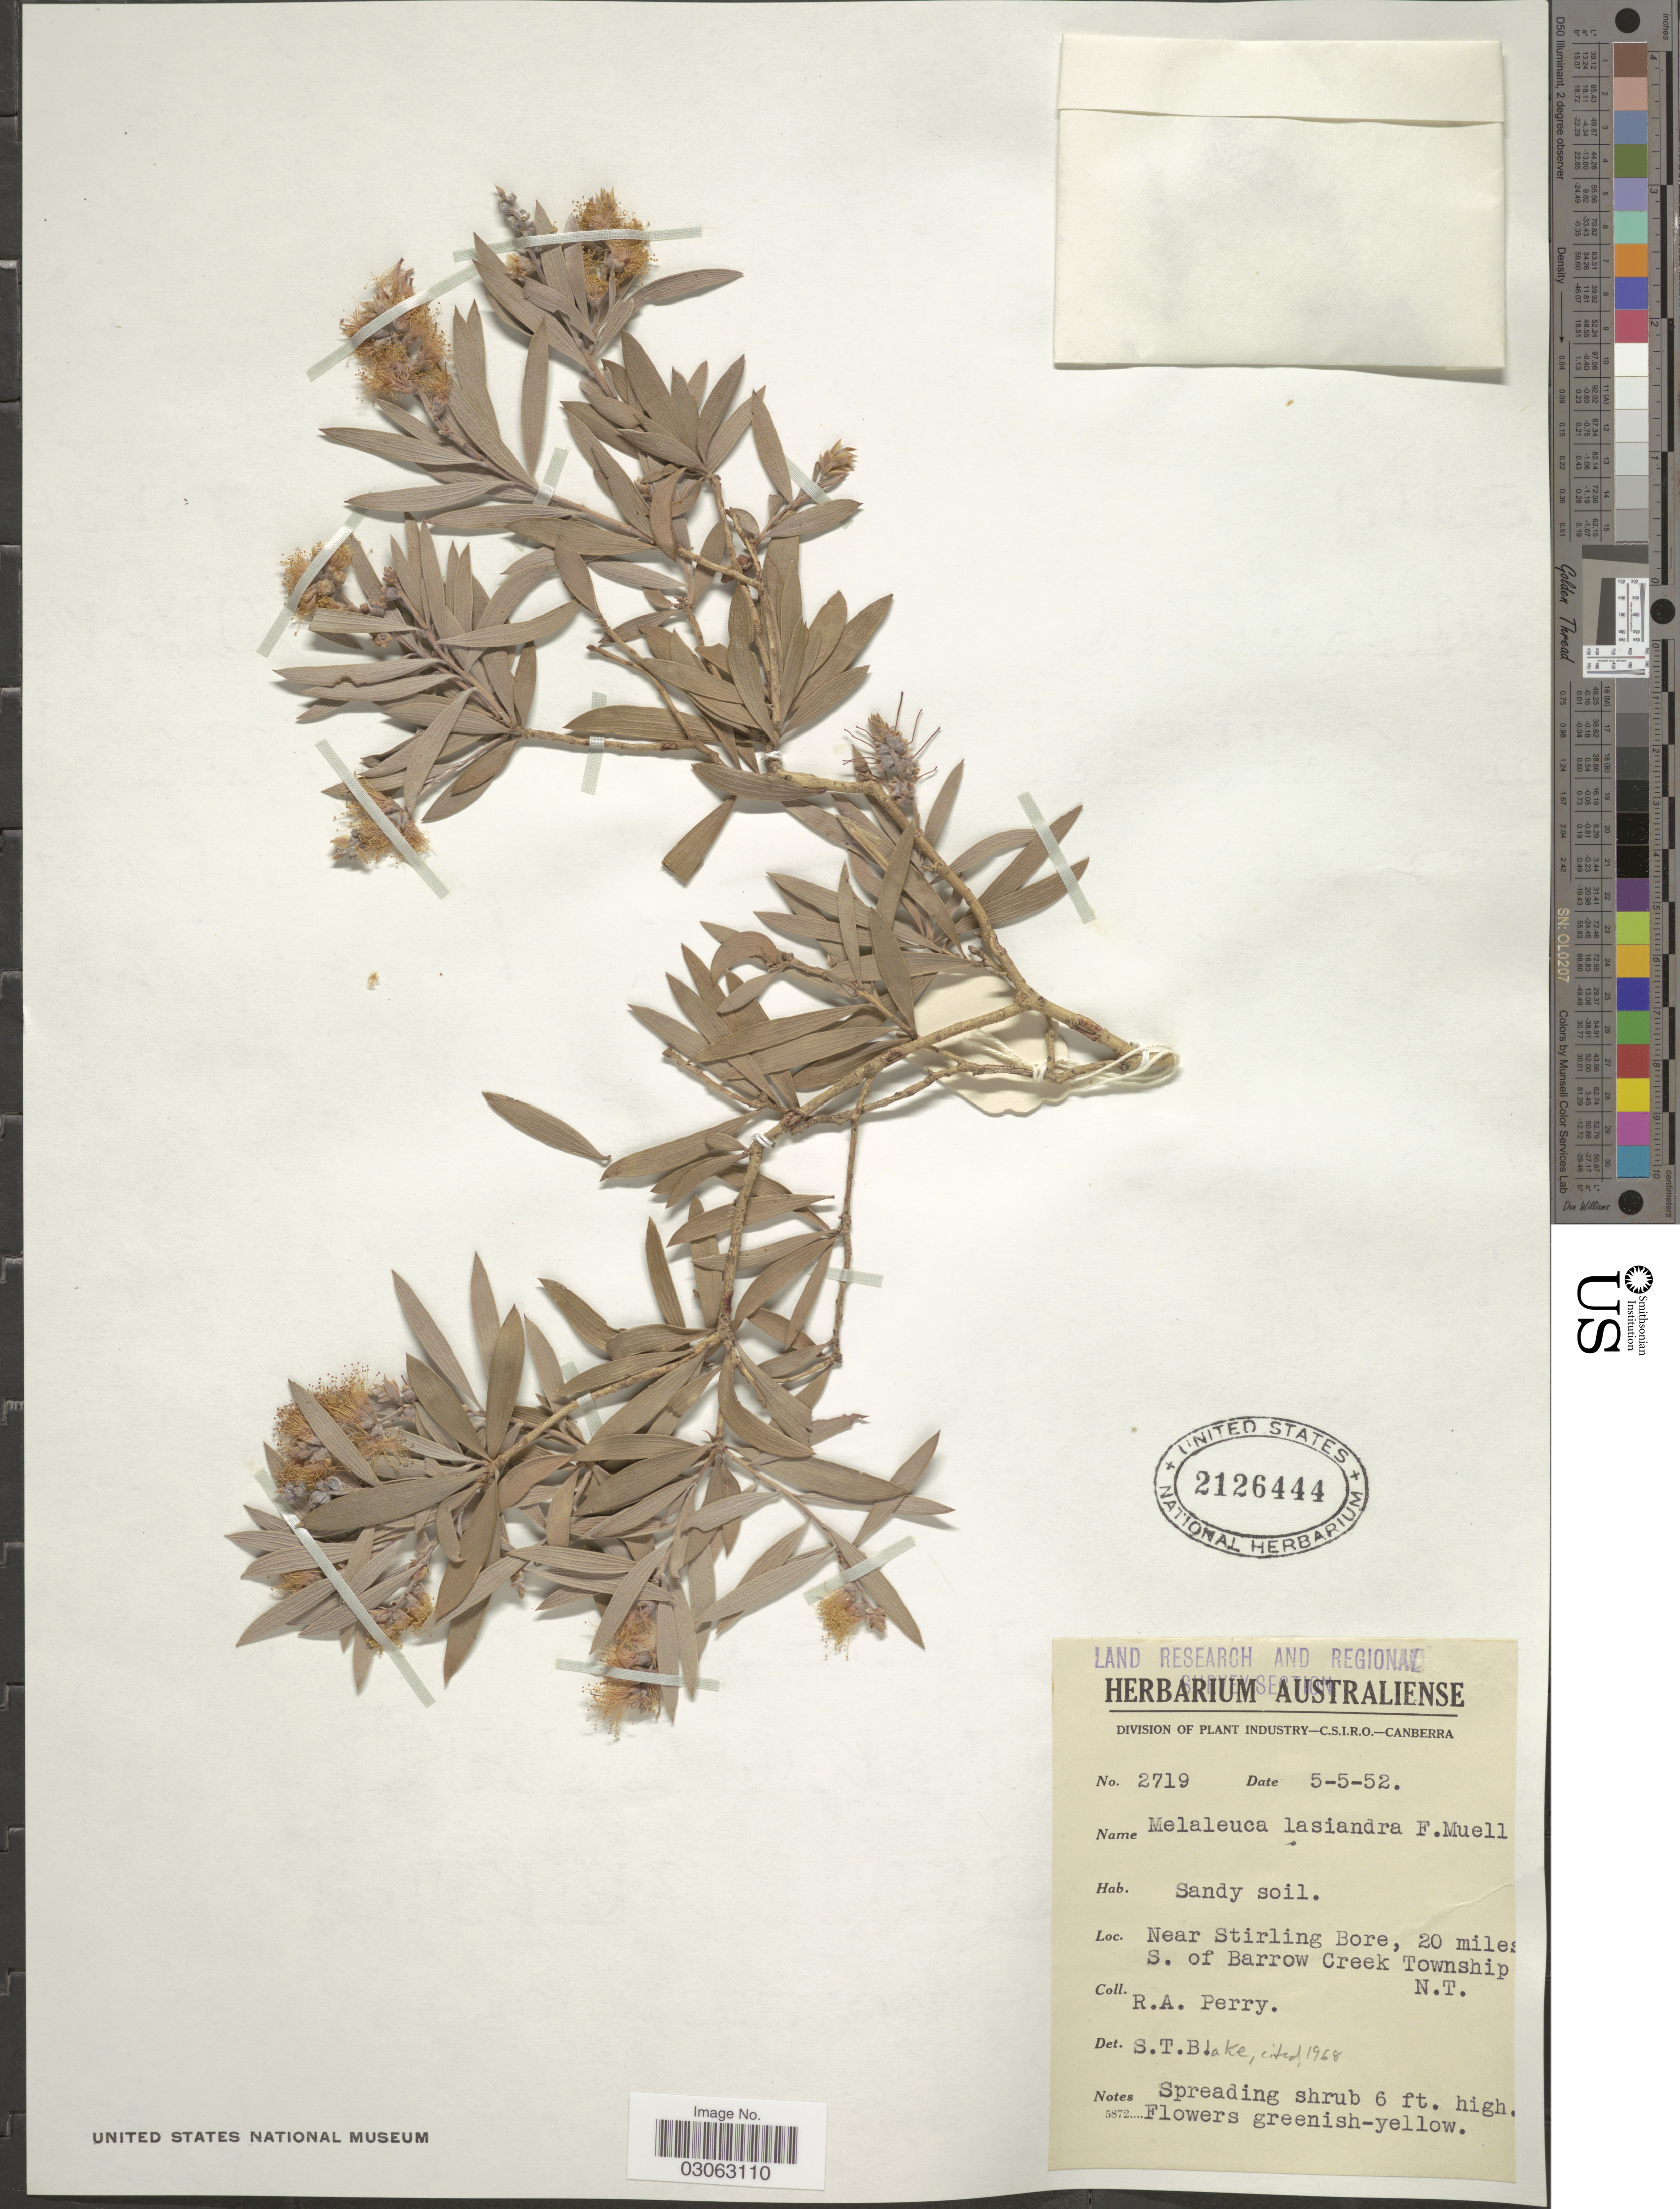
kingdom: Plantae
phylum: Tracheophyta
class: Magnoliopsida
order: Myrtales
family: Myrtaceae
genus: Melaleuca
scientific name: Melaleuca lasiandra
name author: F. Muell.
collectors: Perry, R. A.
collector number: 2719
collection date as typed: Transcribed d/m/y: 5/5/52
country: Australia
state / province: Northern Territory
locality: Near Stirling Bore, 20 miles S. of Barrow Creek Township N. T.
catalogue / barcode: US 2126444